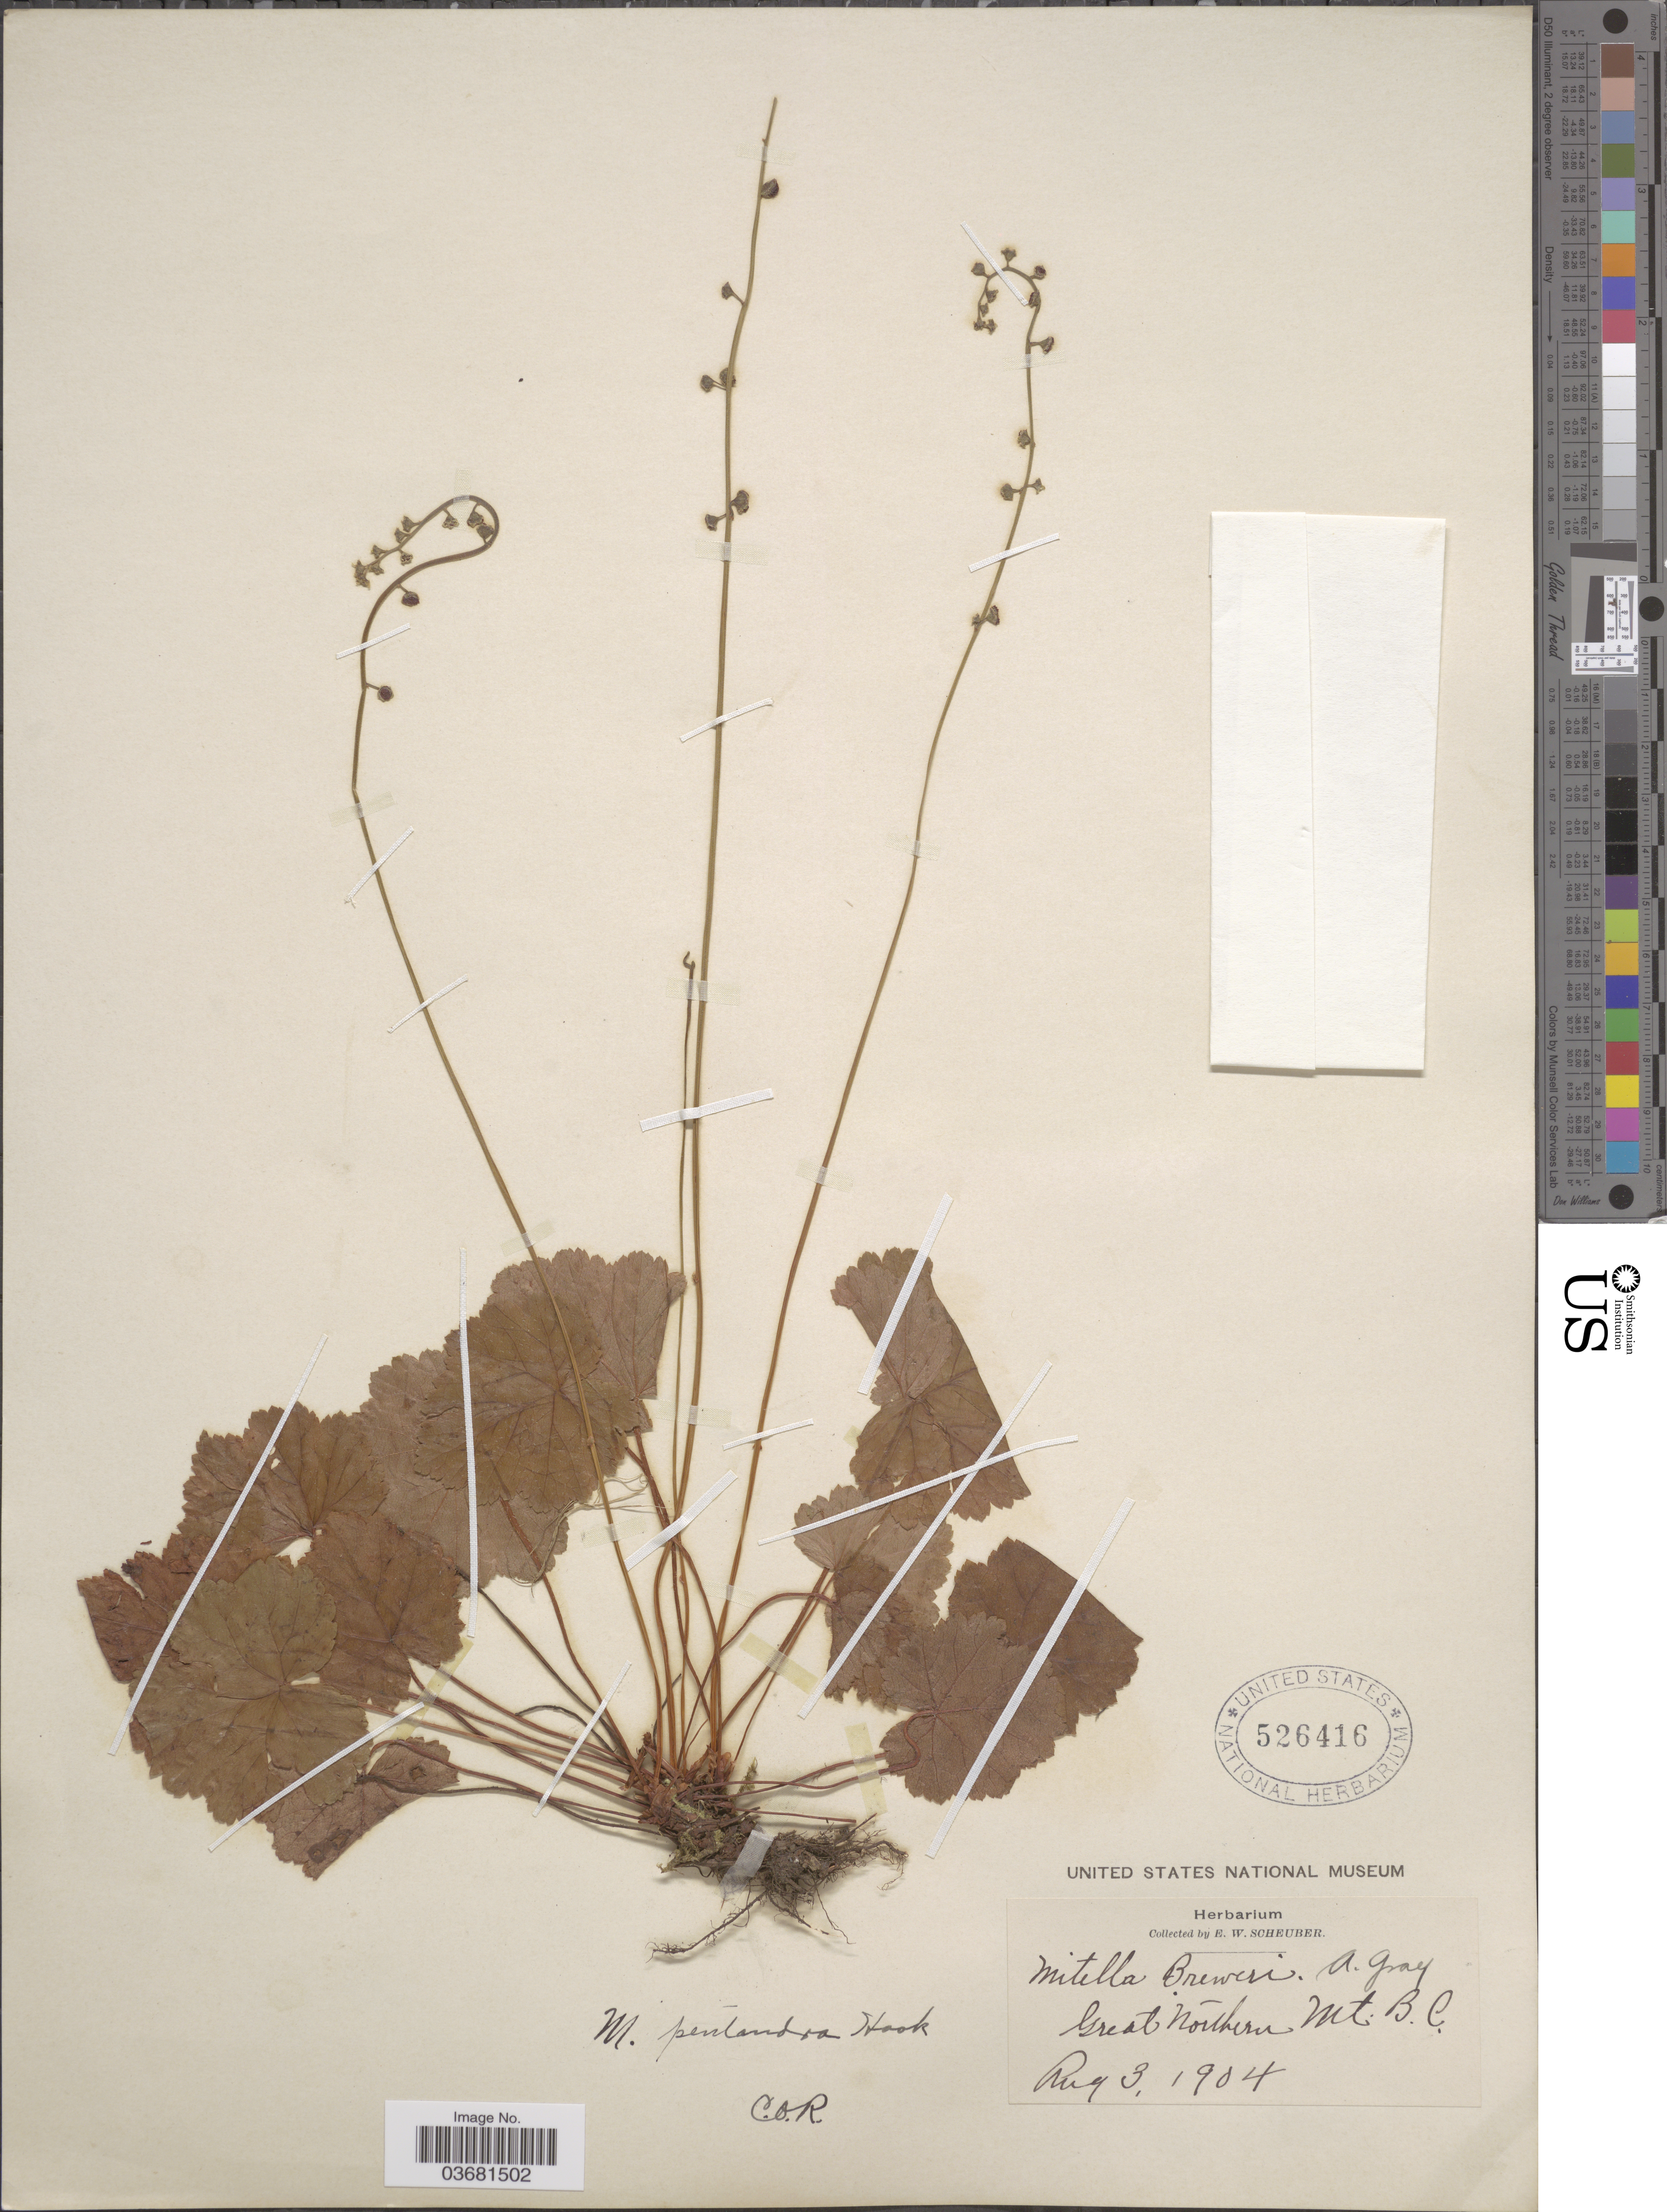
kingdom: Plantae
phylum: Tracheophyta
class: Magnoliopsida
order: Saxifragales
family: Saxifragaceae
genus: Mitella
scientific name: Mitella pentandra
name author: Hook.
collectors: E. Scheuber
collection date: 1904-08-03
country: Canada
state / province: British Columbia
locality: Great Northern Mt.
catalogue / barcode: US 526416